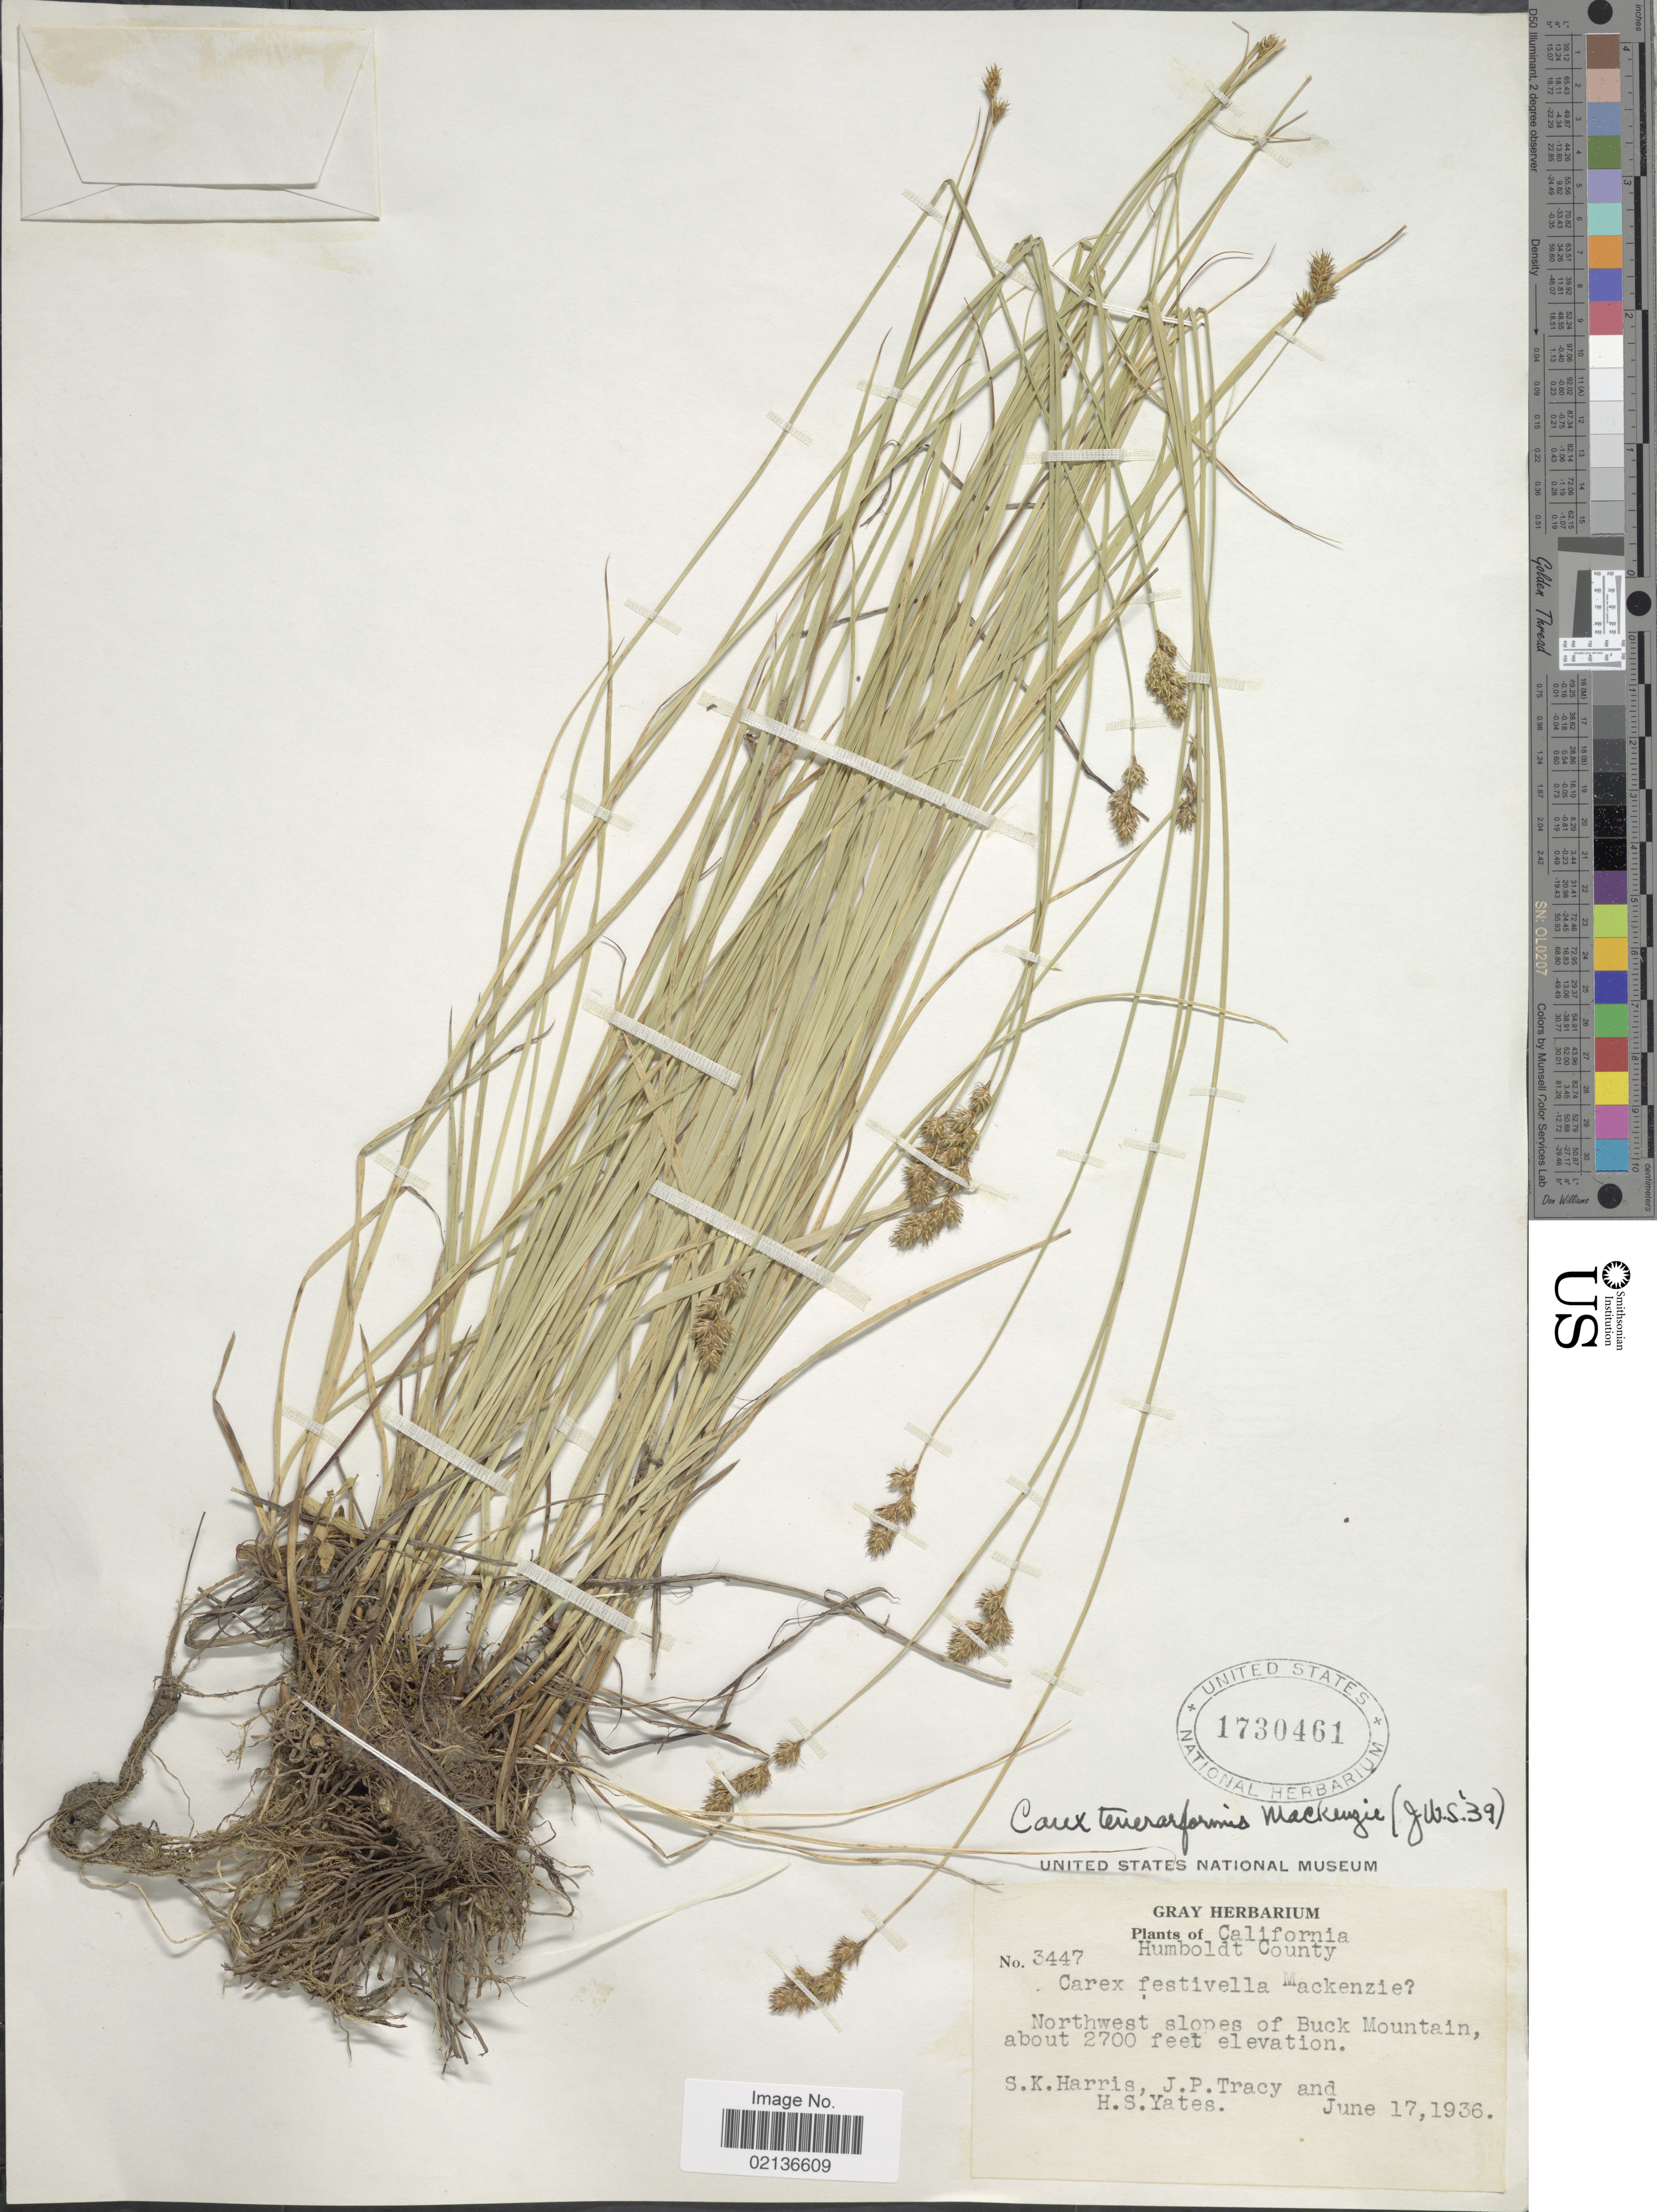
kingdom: Plantae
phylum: Tracheophyta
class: Liliopsida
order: Poales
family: Cyperaceae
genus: Carex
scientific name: Carex subfusca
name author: W. Boott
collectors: S. K. Harris, J. Tracy & H. S. Yates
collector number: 3447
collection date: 1936-06-17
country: United States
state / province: California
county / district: Humboldt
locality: Humboldt County, Northwest slopes of Buck Mountain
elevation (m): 823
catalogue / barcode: US 1730461